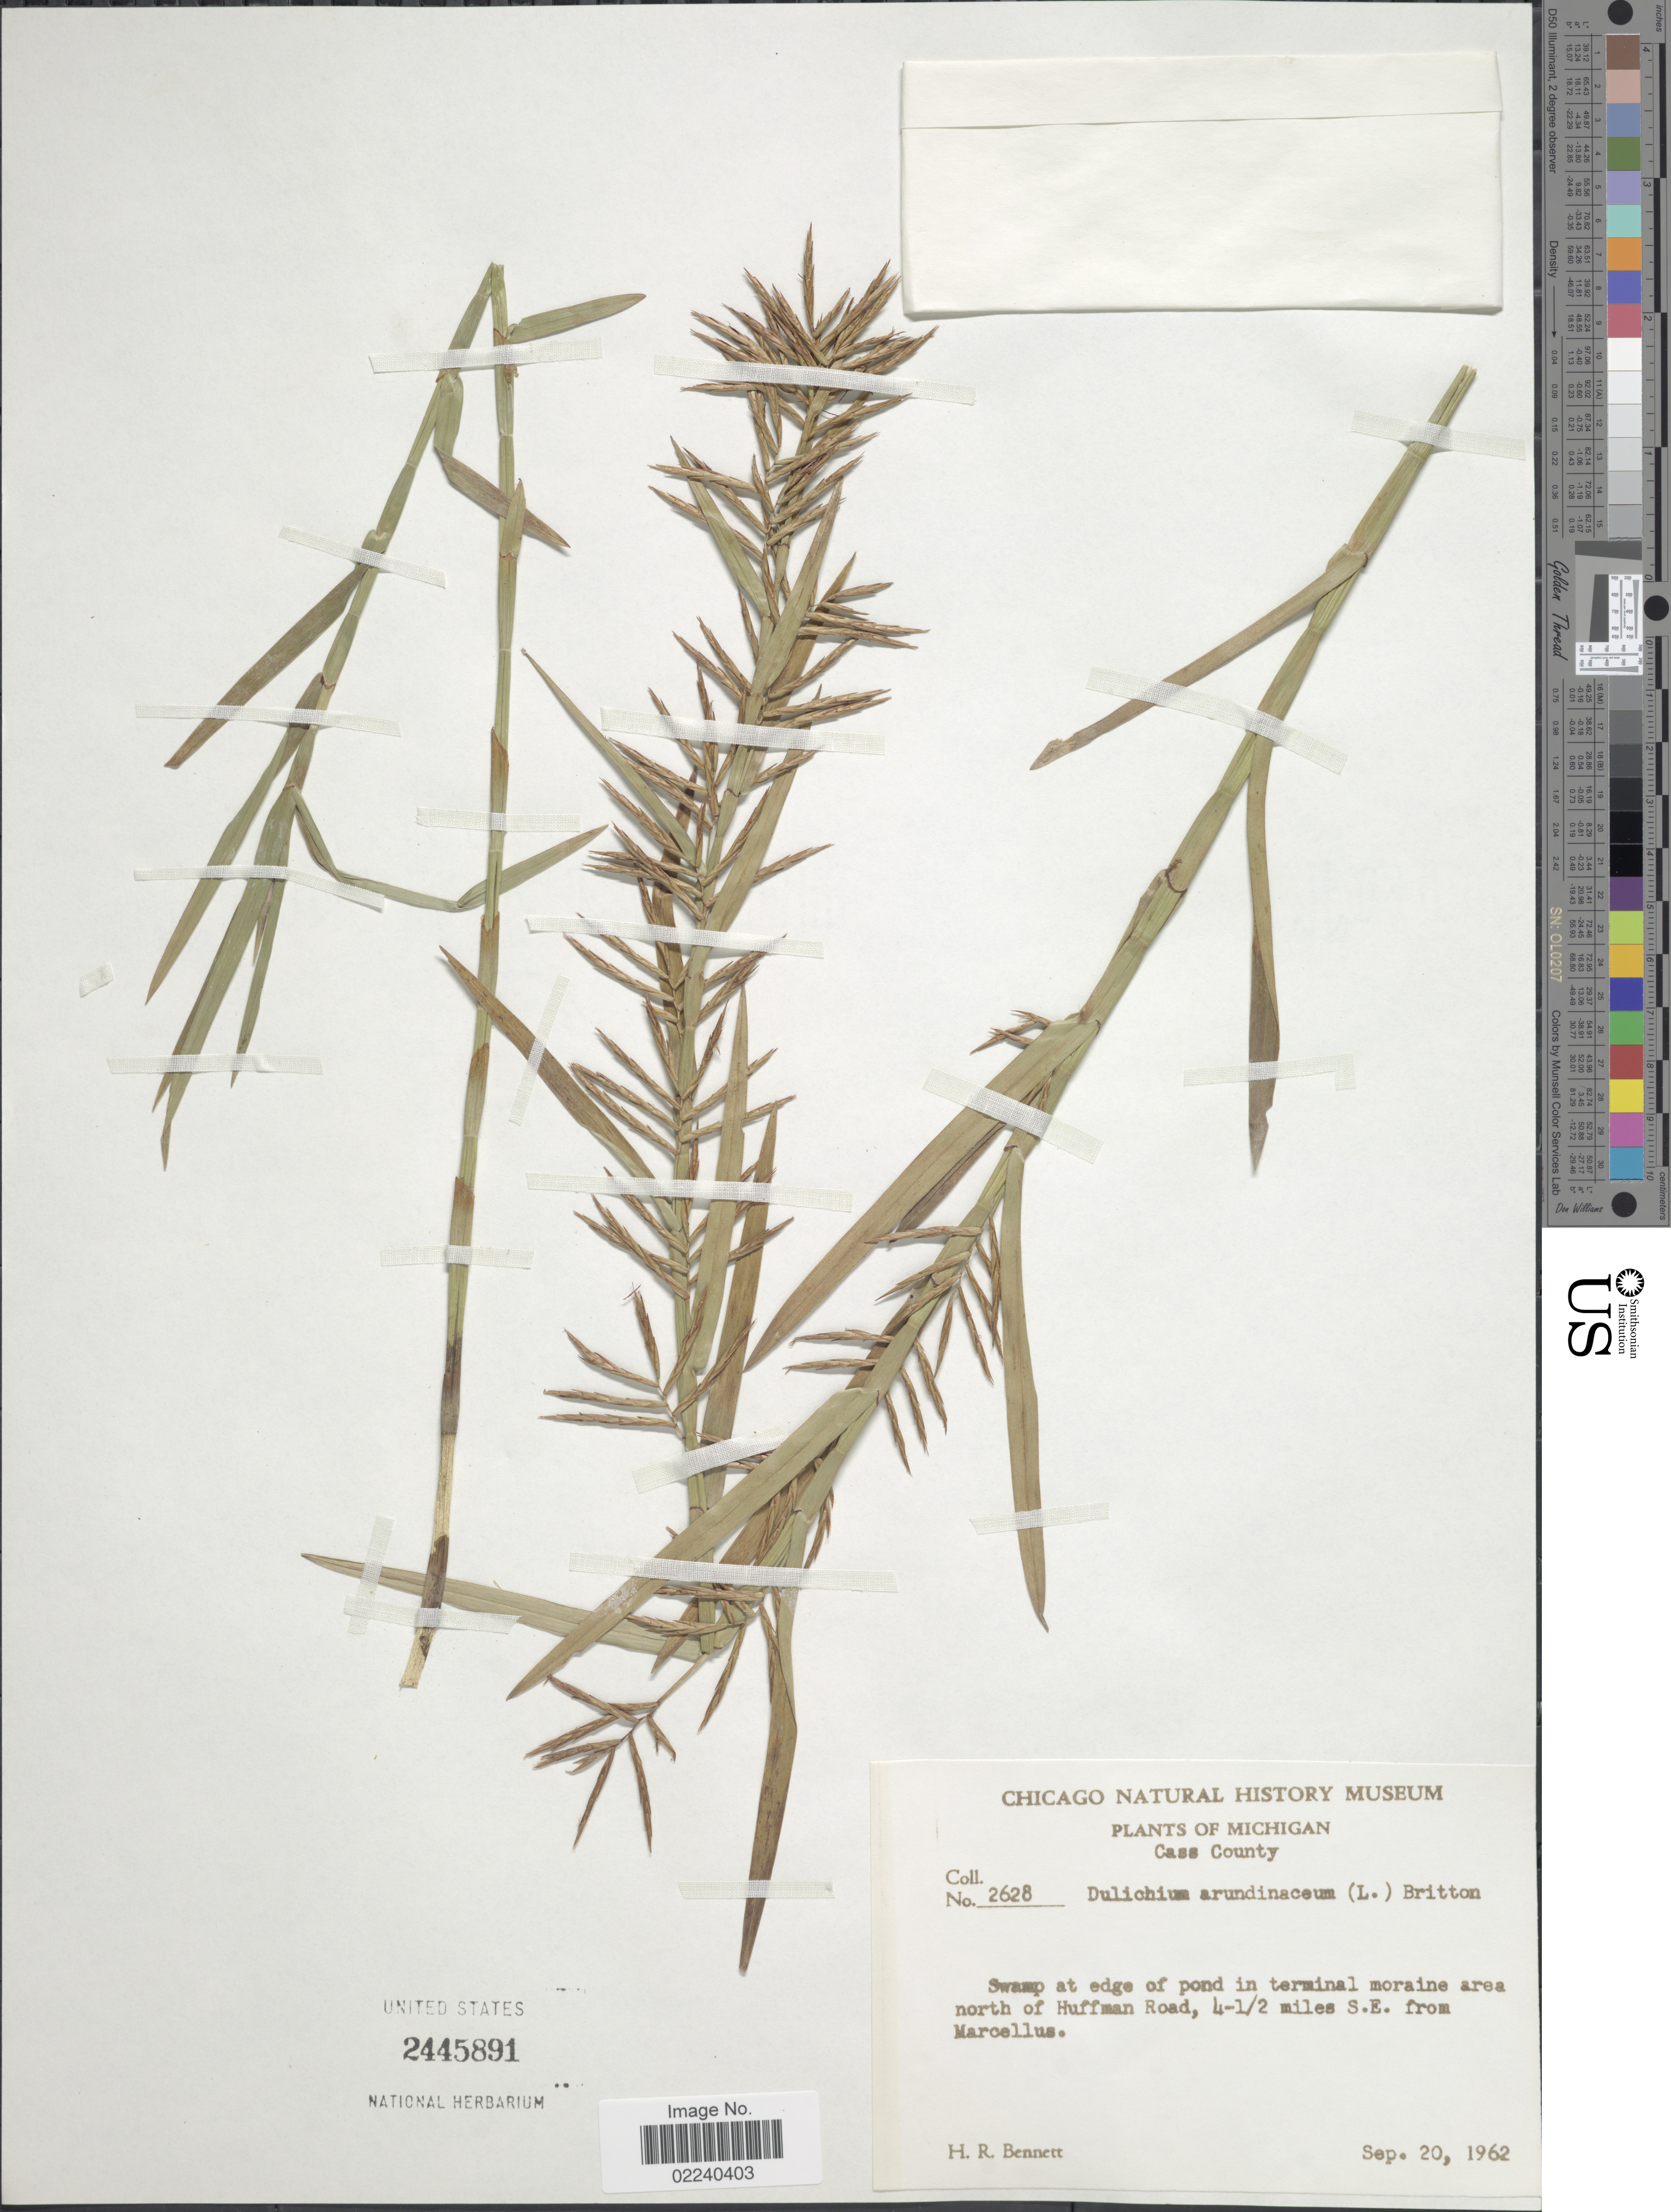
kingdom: Plantae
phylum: Tracheophyta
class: Liliopsida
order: Poales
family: Cyperaceae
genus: Dulichium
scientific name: Dulichium arundinaceum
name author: (L.) Britton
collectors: H. R. Bennett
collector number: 2628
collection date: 1962-09-20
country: United States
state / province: Michigan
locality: Cass County, Swamp at edge of pond in terminal moraine area north of Huffman Road, 4-1/2 miles S.E. from Marcellus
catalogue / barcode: US 2445891